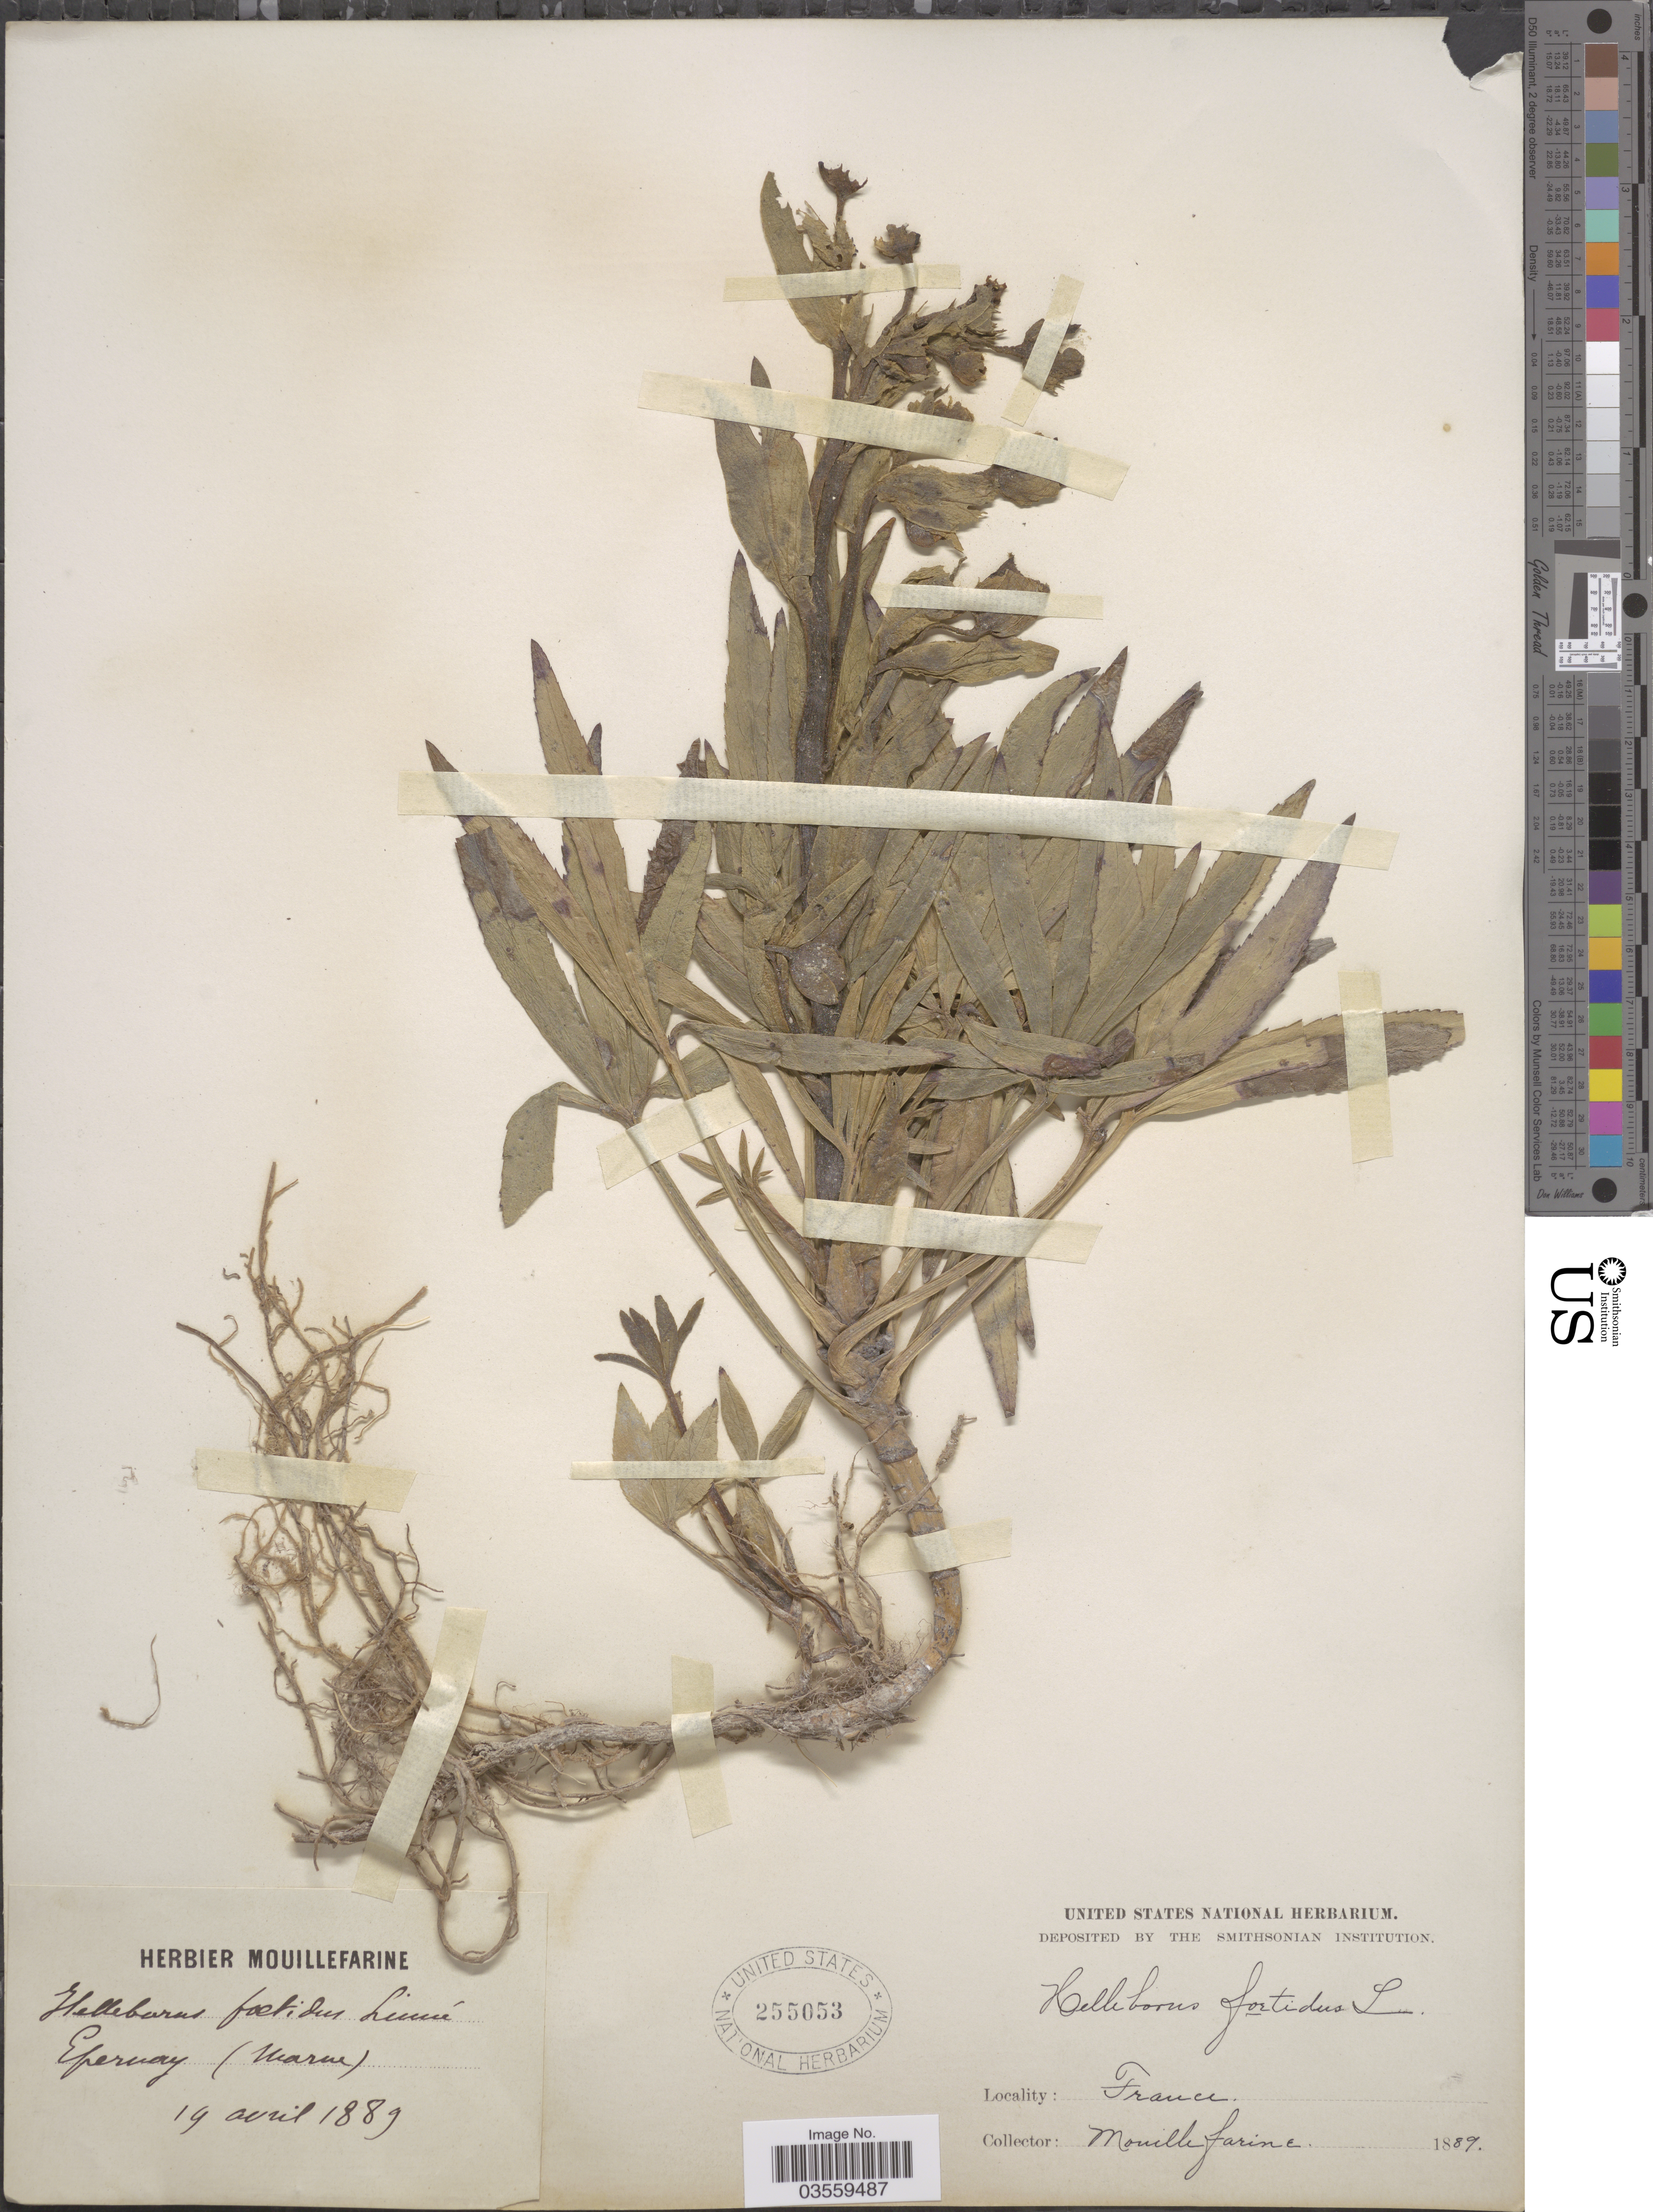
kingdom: Plantae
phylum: Tracheophyta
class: Magnoliopsida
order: Ranunculales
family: Ranunculaceae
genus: Helleborus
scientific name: Helleborus foetidus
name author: L.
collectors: A. Mouillefarine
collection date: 1889-04-19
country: France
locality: Epernay (Marne).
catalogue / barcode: US 255053